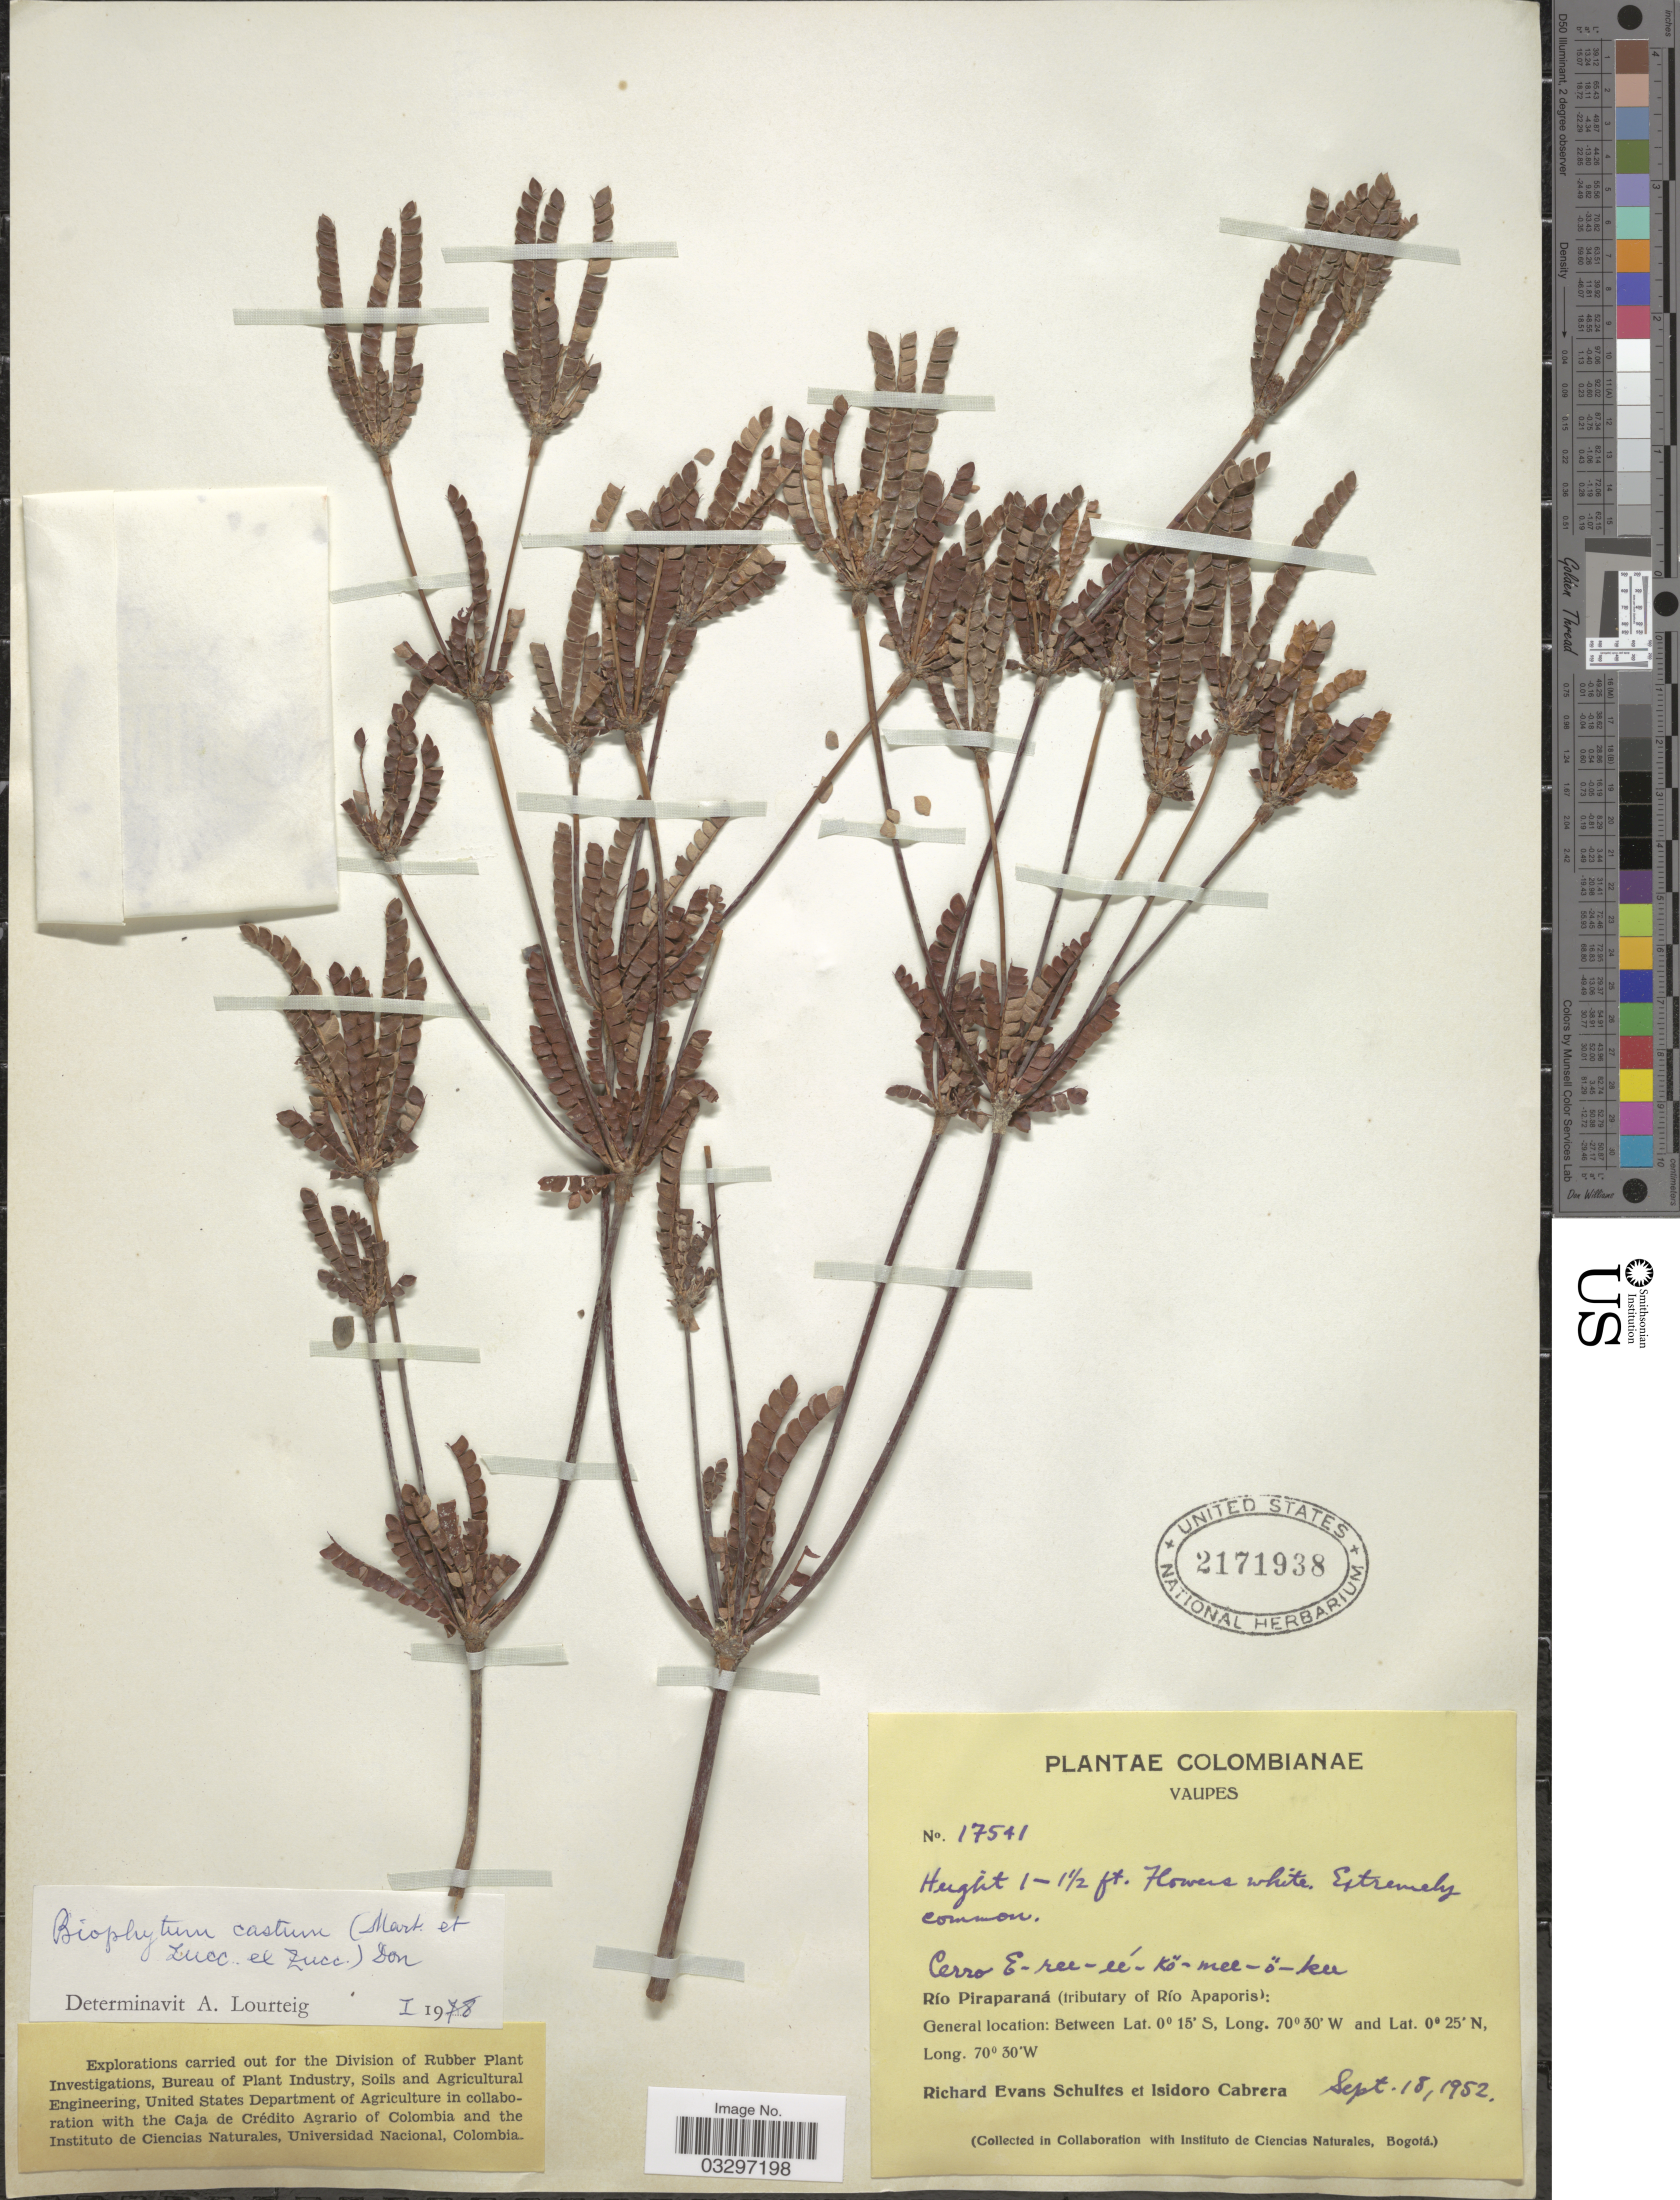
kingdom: Plantae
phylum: Tracheophyta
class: Magnoliopsida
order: Oxalidales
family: Oxalidaceae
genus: Biophytum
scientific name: Biophytum castum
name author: (Mart. & Zucc. ex Zucc.) Knuth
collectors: R. E. Schultes & I. Cabrera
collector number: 17541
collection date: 1952-09-18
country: Colombia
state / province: Vaupés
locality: Cerro E-ree-e-kö-mee-ö-ku [unsure placement]. Río Piraparaná (tributary of Río Apaporis).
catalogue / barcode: US 2171938